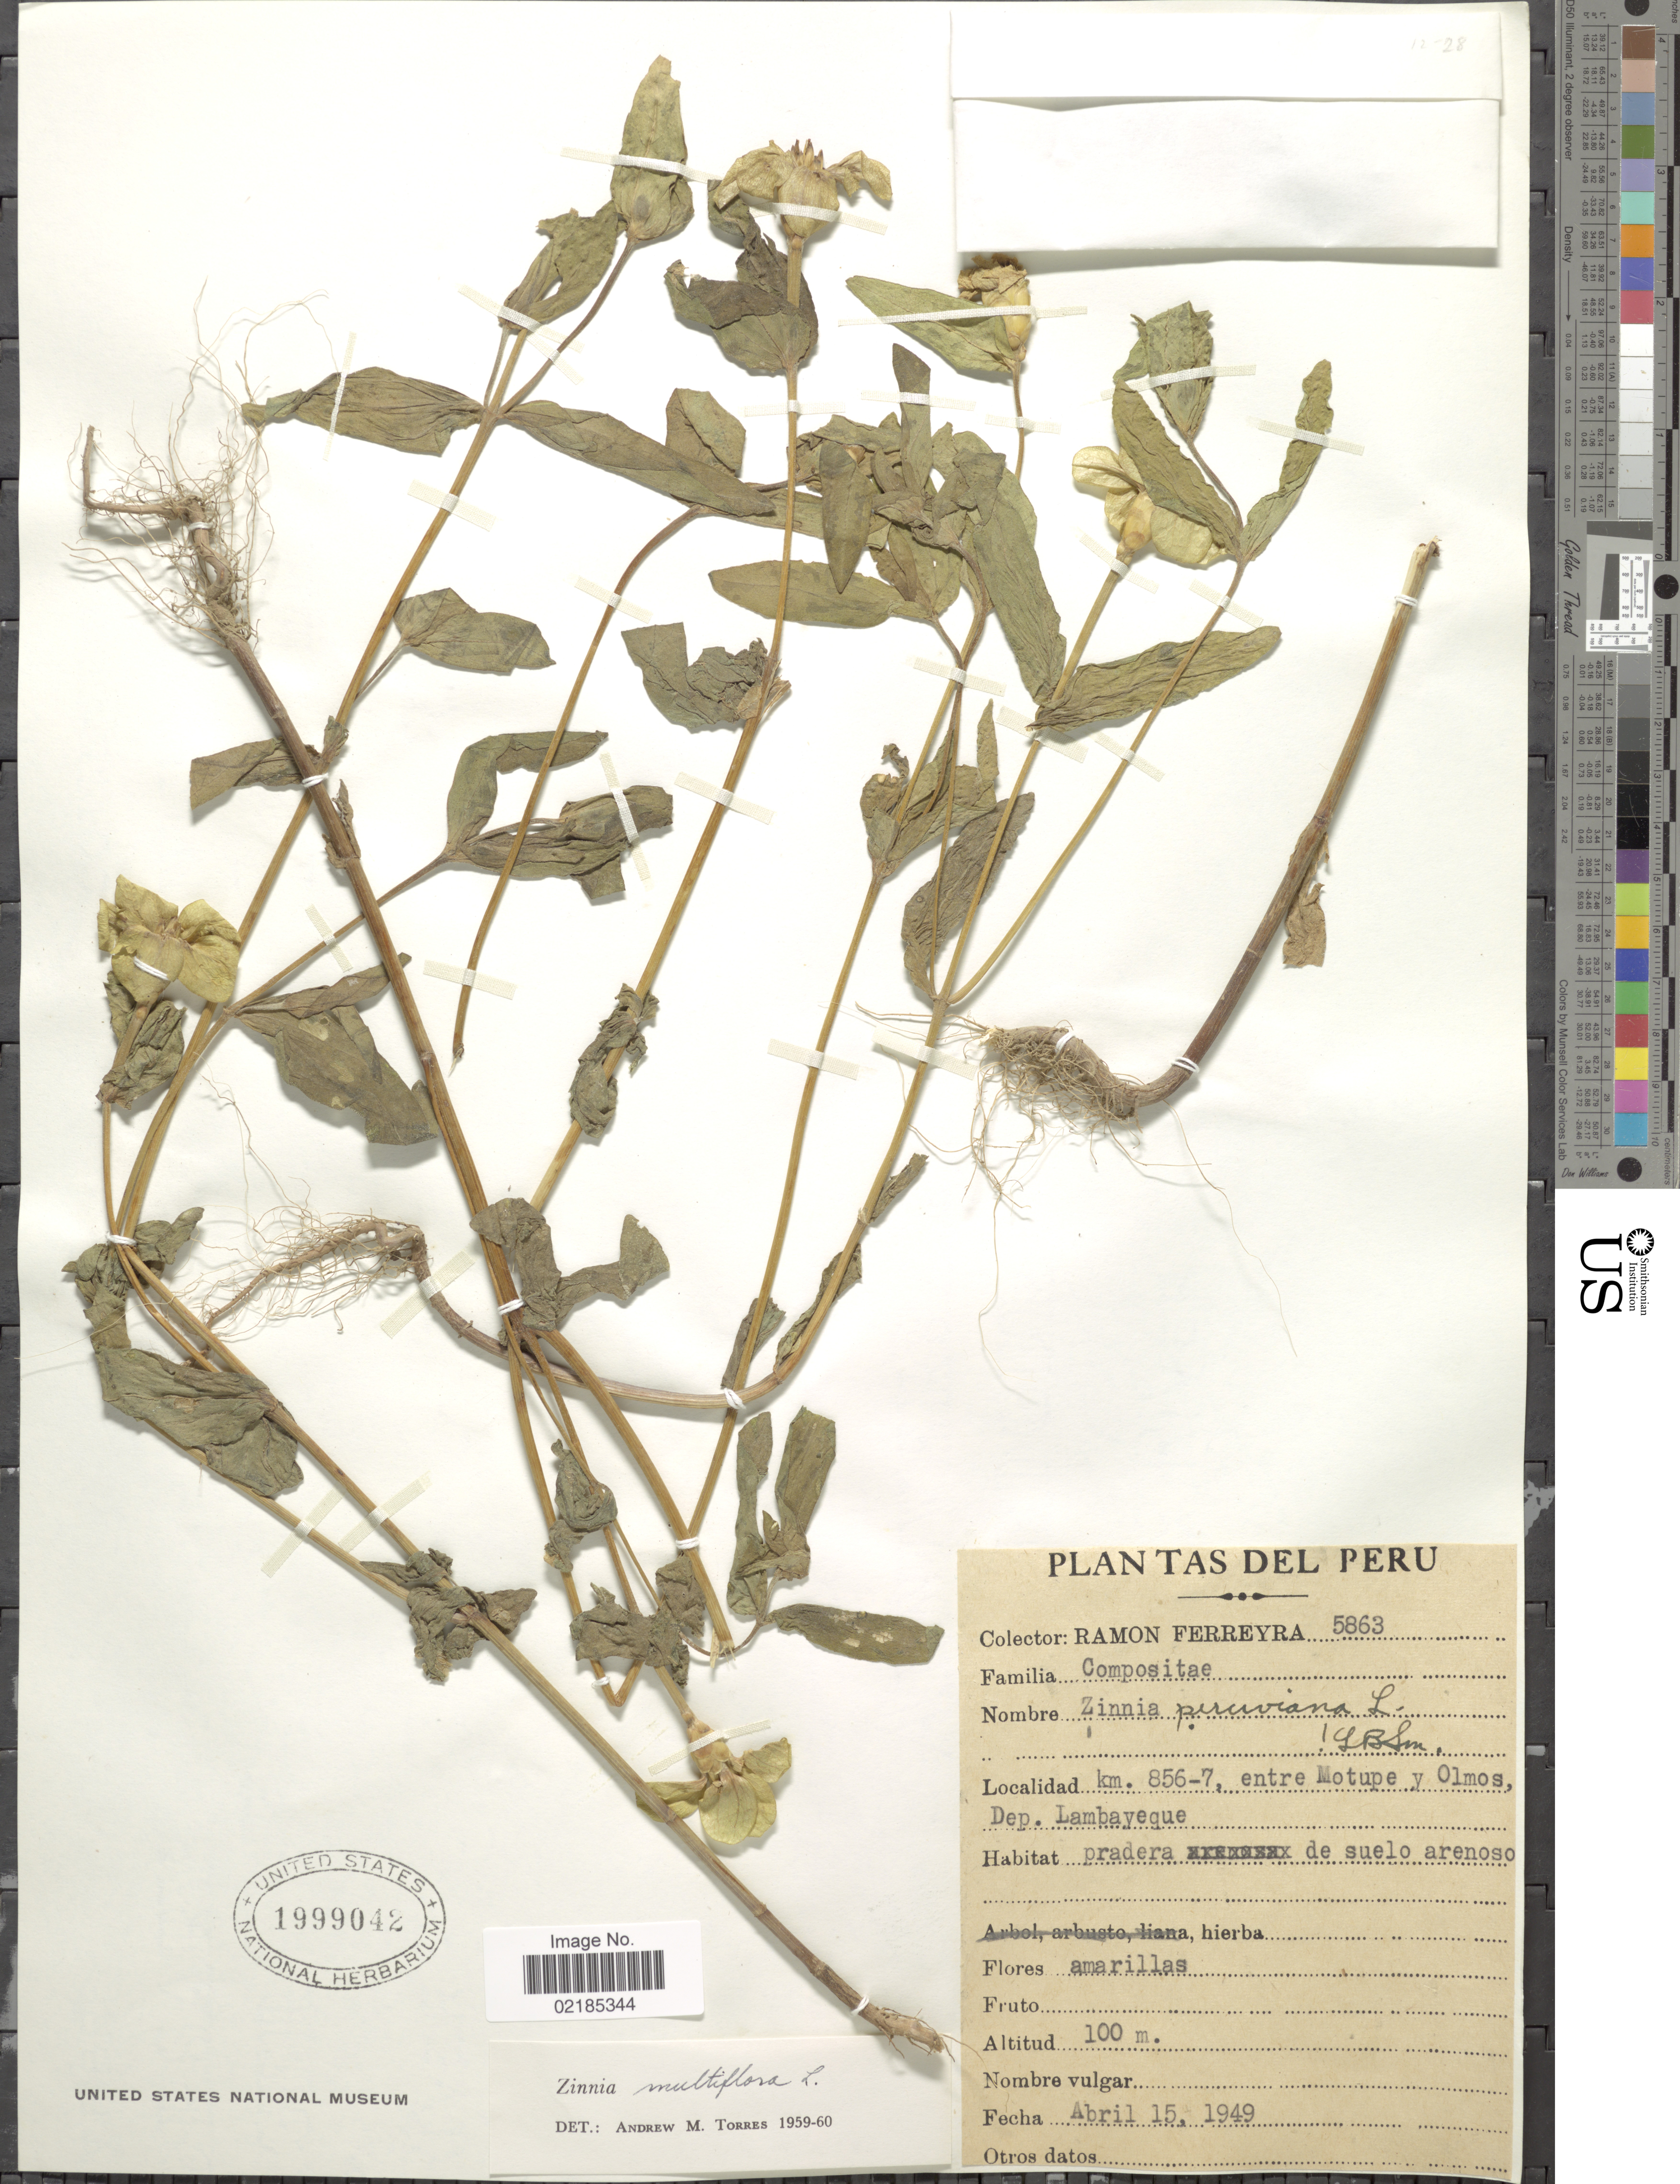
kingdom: Plantae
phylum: Tracheophyta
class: Magnoliopsida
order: Asterales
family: Asteraceae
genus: Zinnia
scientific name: Zinnia multiflora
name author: L.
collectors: R. A. Ferreyra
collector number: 5863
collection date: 1949-04-15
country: Peru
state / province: Lambayeque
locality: Km. 856-7 entre Motupe y Olmos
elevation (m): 100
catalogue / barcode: US 1999042